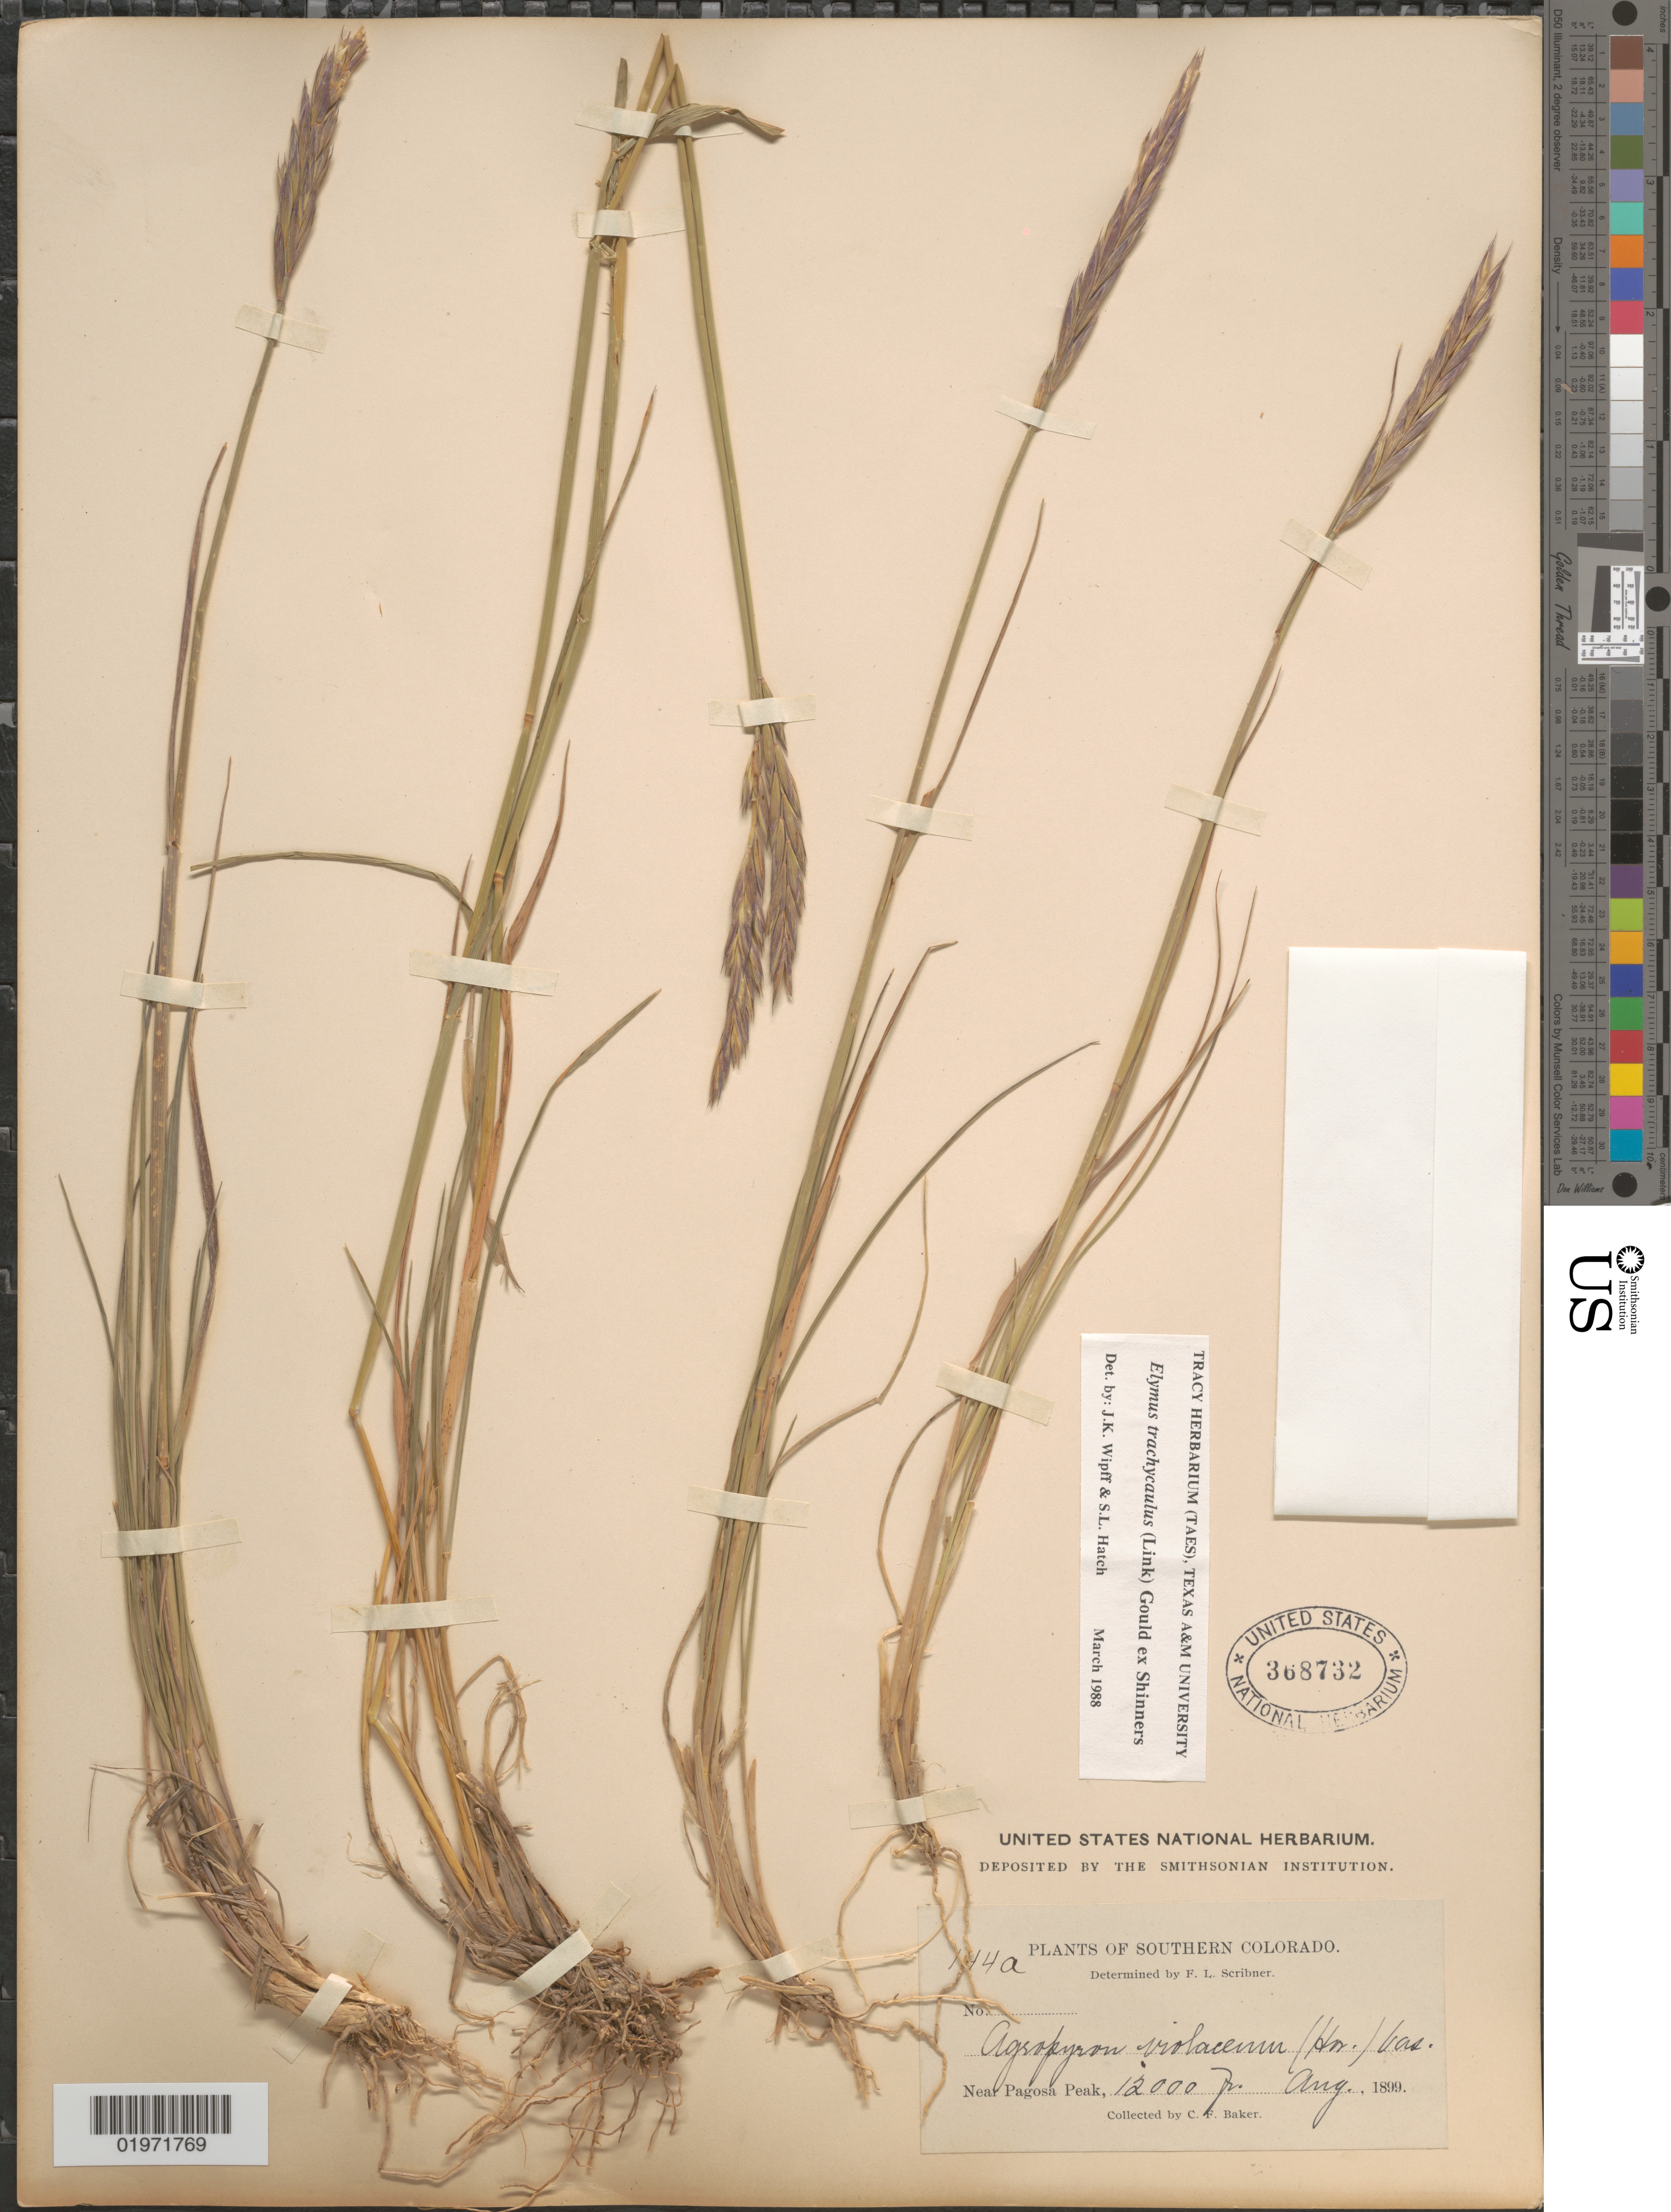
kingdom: Plantae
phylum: Tracheophyta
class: Liliopsida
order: Poales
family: Poaceae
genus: Elymus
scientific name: Elymus trachycaulus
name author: (Link) Gould ex Shinners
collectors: C. F. Baker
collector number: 144a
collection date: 1899-08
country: United States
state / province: Colorado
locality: Southern Colorado. Near Pagosa Peak.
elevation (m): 3658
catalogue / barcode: US 368732